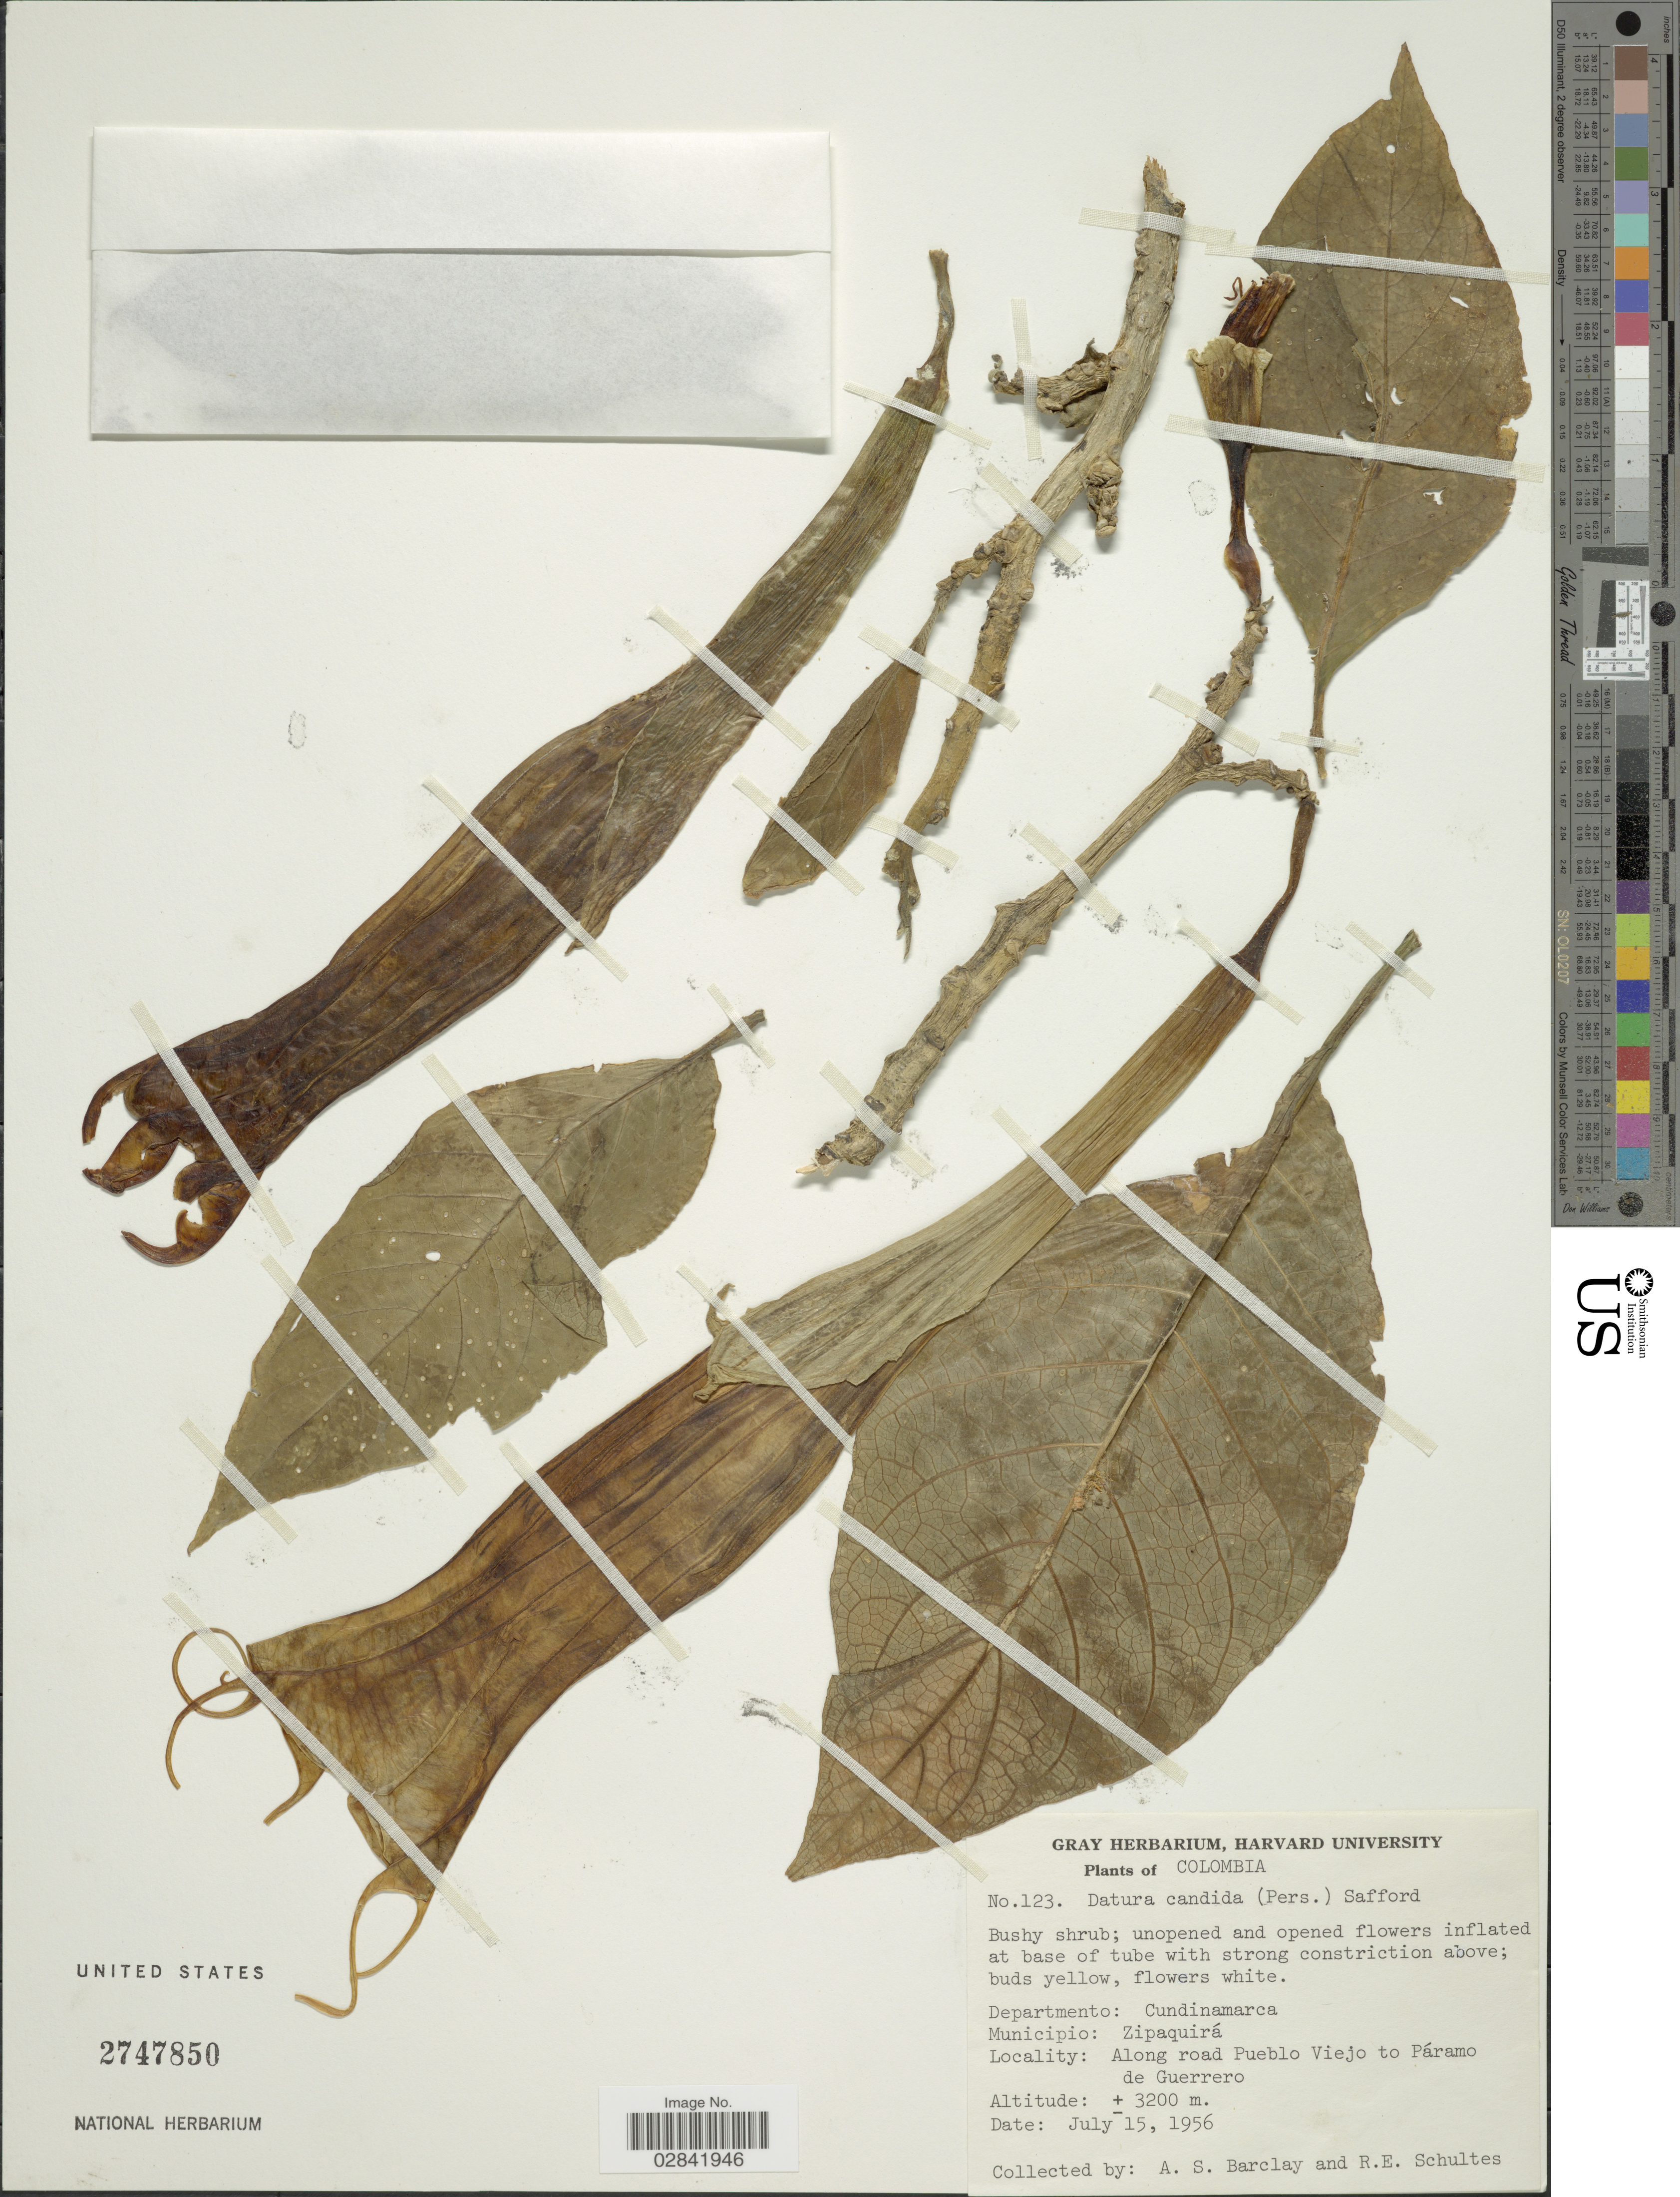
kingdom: Plantae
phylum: Tracheophyta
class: Magnoliopsida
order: Solanales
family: Solanaceae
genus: Brugmansia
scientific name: Brugmansia x candida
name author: Pers.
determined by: (US) Smithsonian Institution - National Museum of Natural History - Department of Botany (UNITED STATES)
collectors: A. S. Barclay & R. E. Schultes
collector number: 123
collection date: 1956-07-15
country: Colombia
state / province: Cundinamarca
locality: Departmento: Cundinamarca, Municipio: Zipaquíra. Along road from Pueblo Viejo to Páramo de Guerrero.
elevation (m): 3200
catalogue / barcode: US 2747850